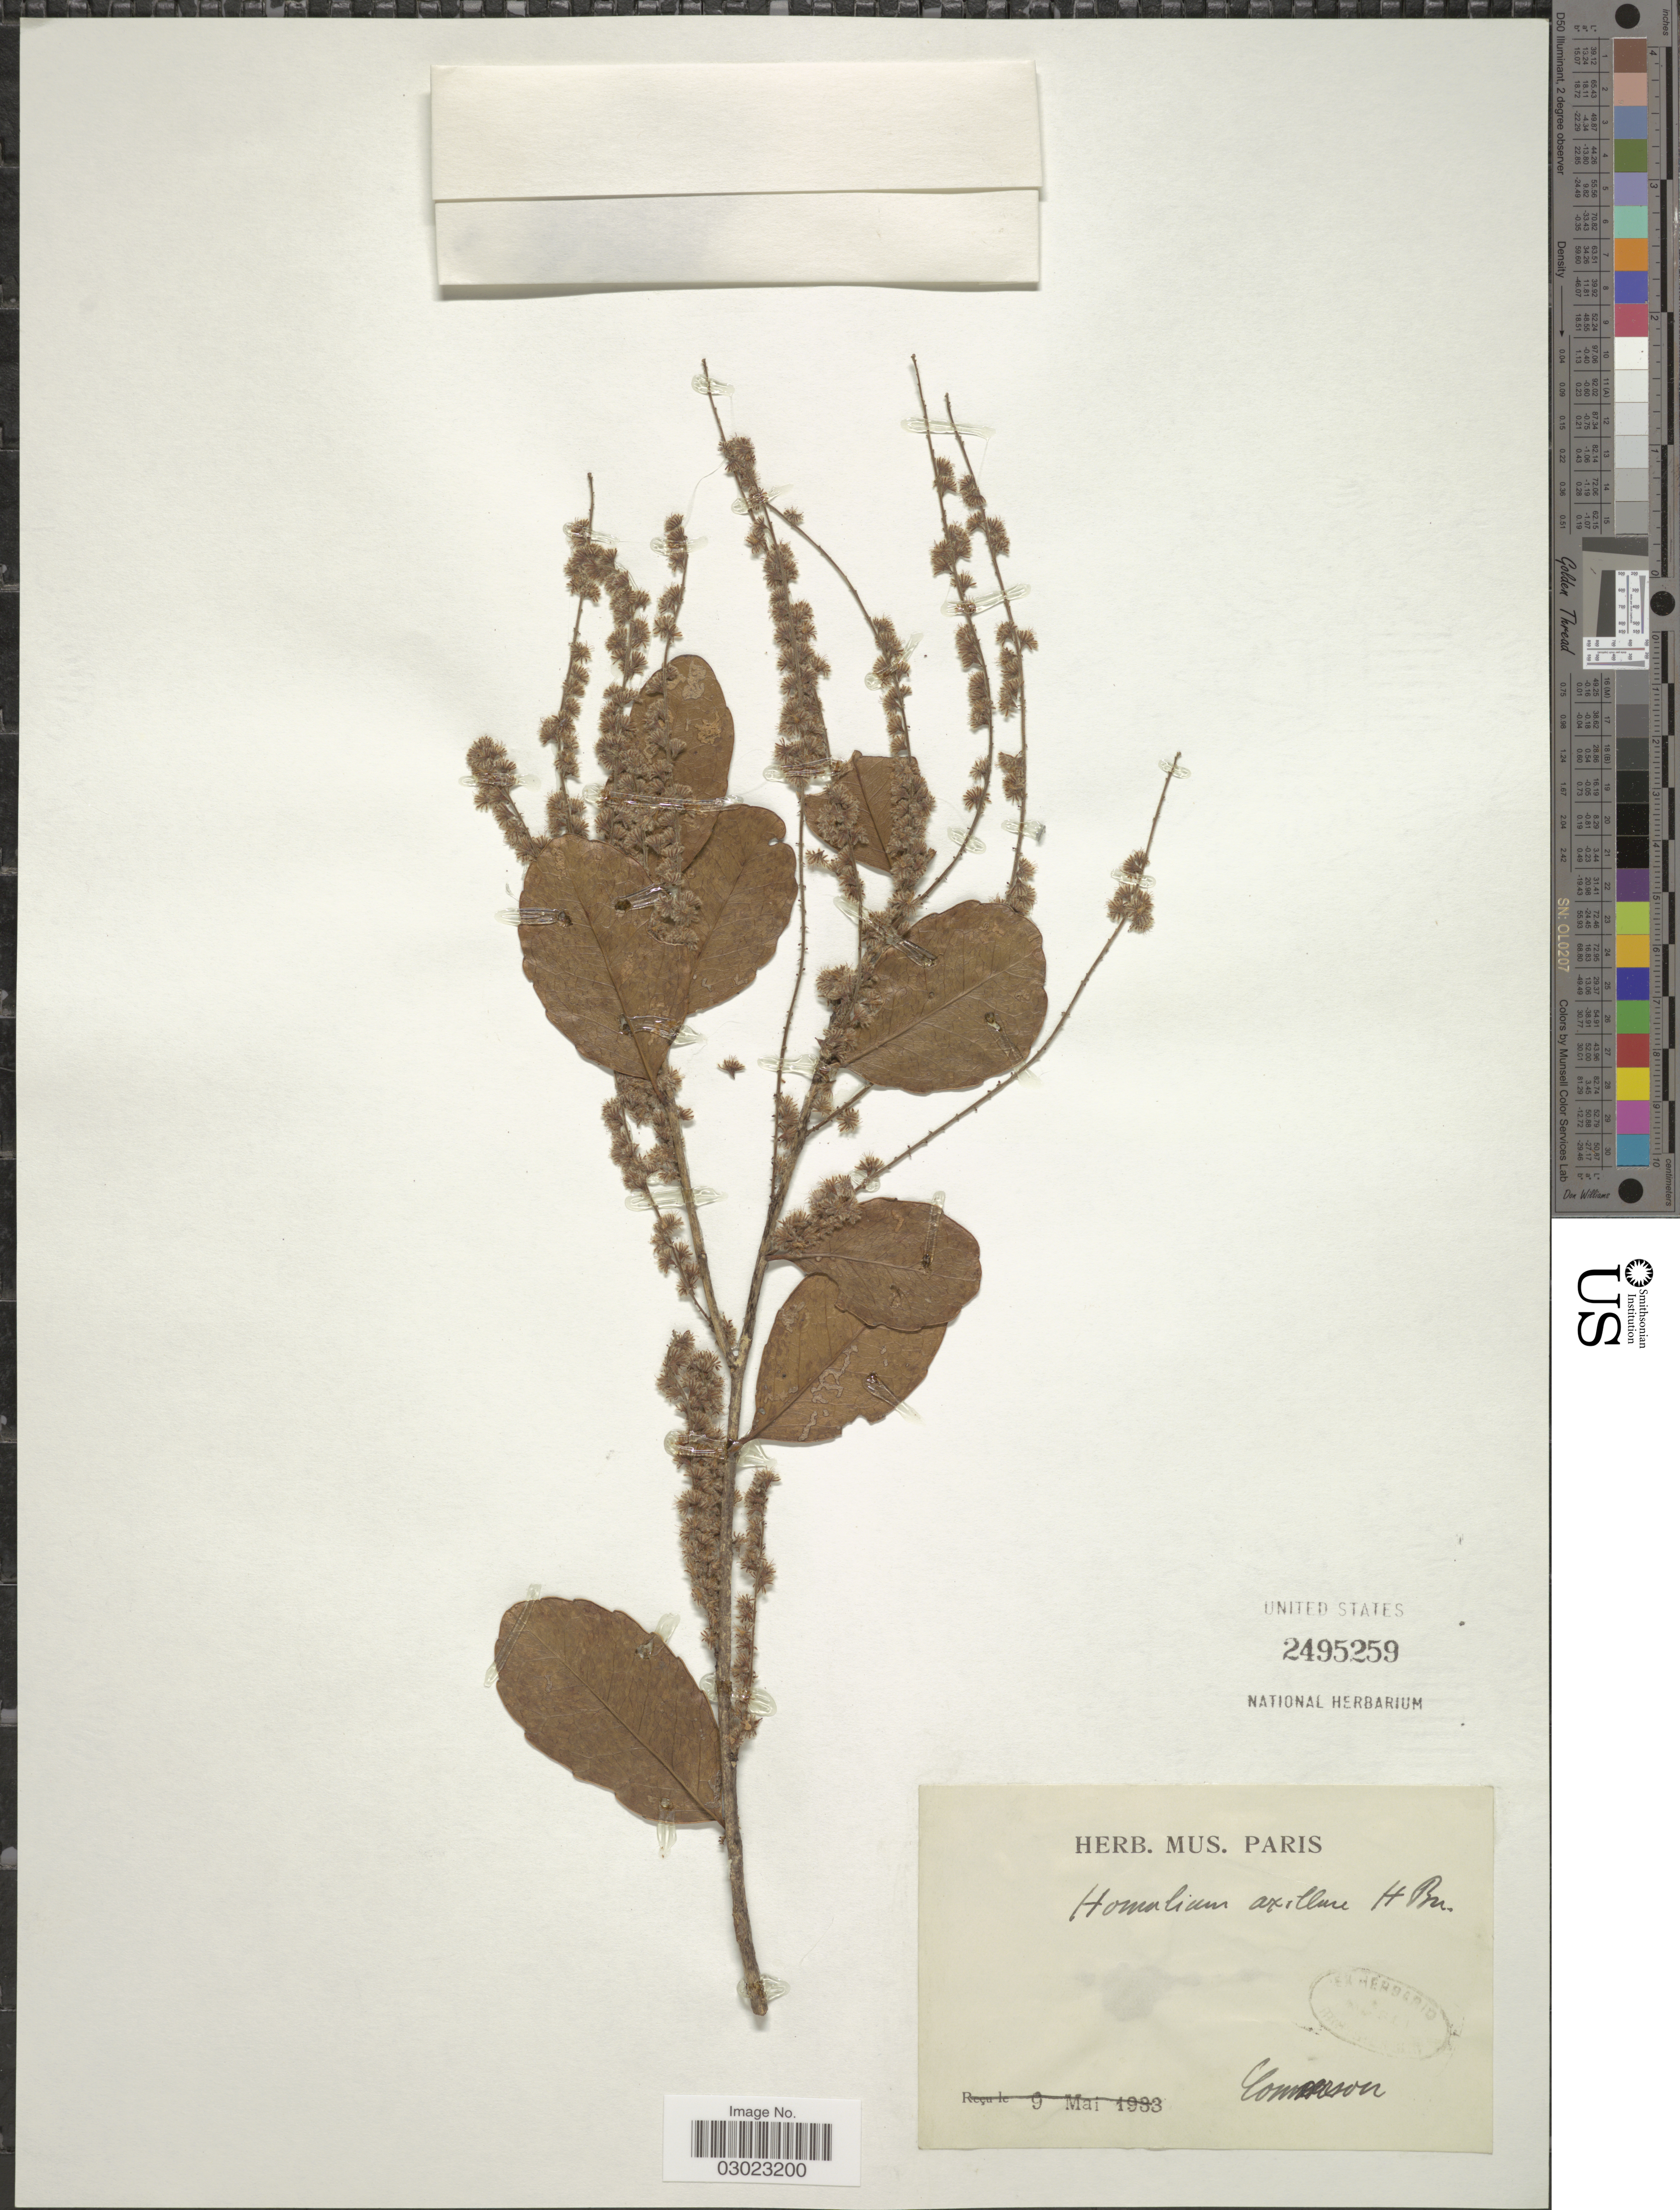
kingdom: Plantae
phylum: Tracheophyta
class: Magnoliopsida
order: Malpighiales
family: Salicaceae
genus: Homalium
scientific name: Homalium axillare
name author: (Lam.) Benth.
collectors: ex herb. Mus. Paris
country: Cameroon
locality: Comeroon.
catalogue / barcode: US 2495259